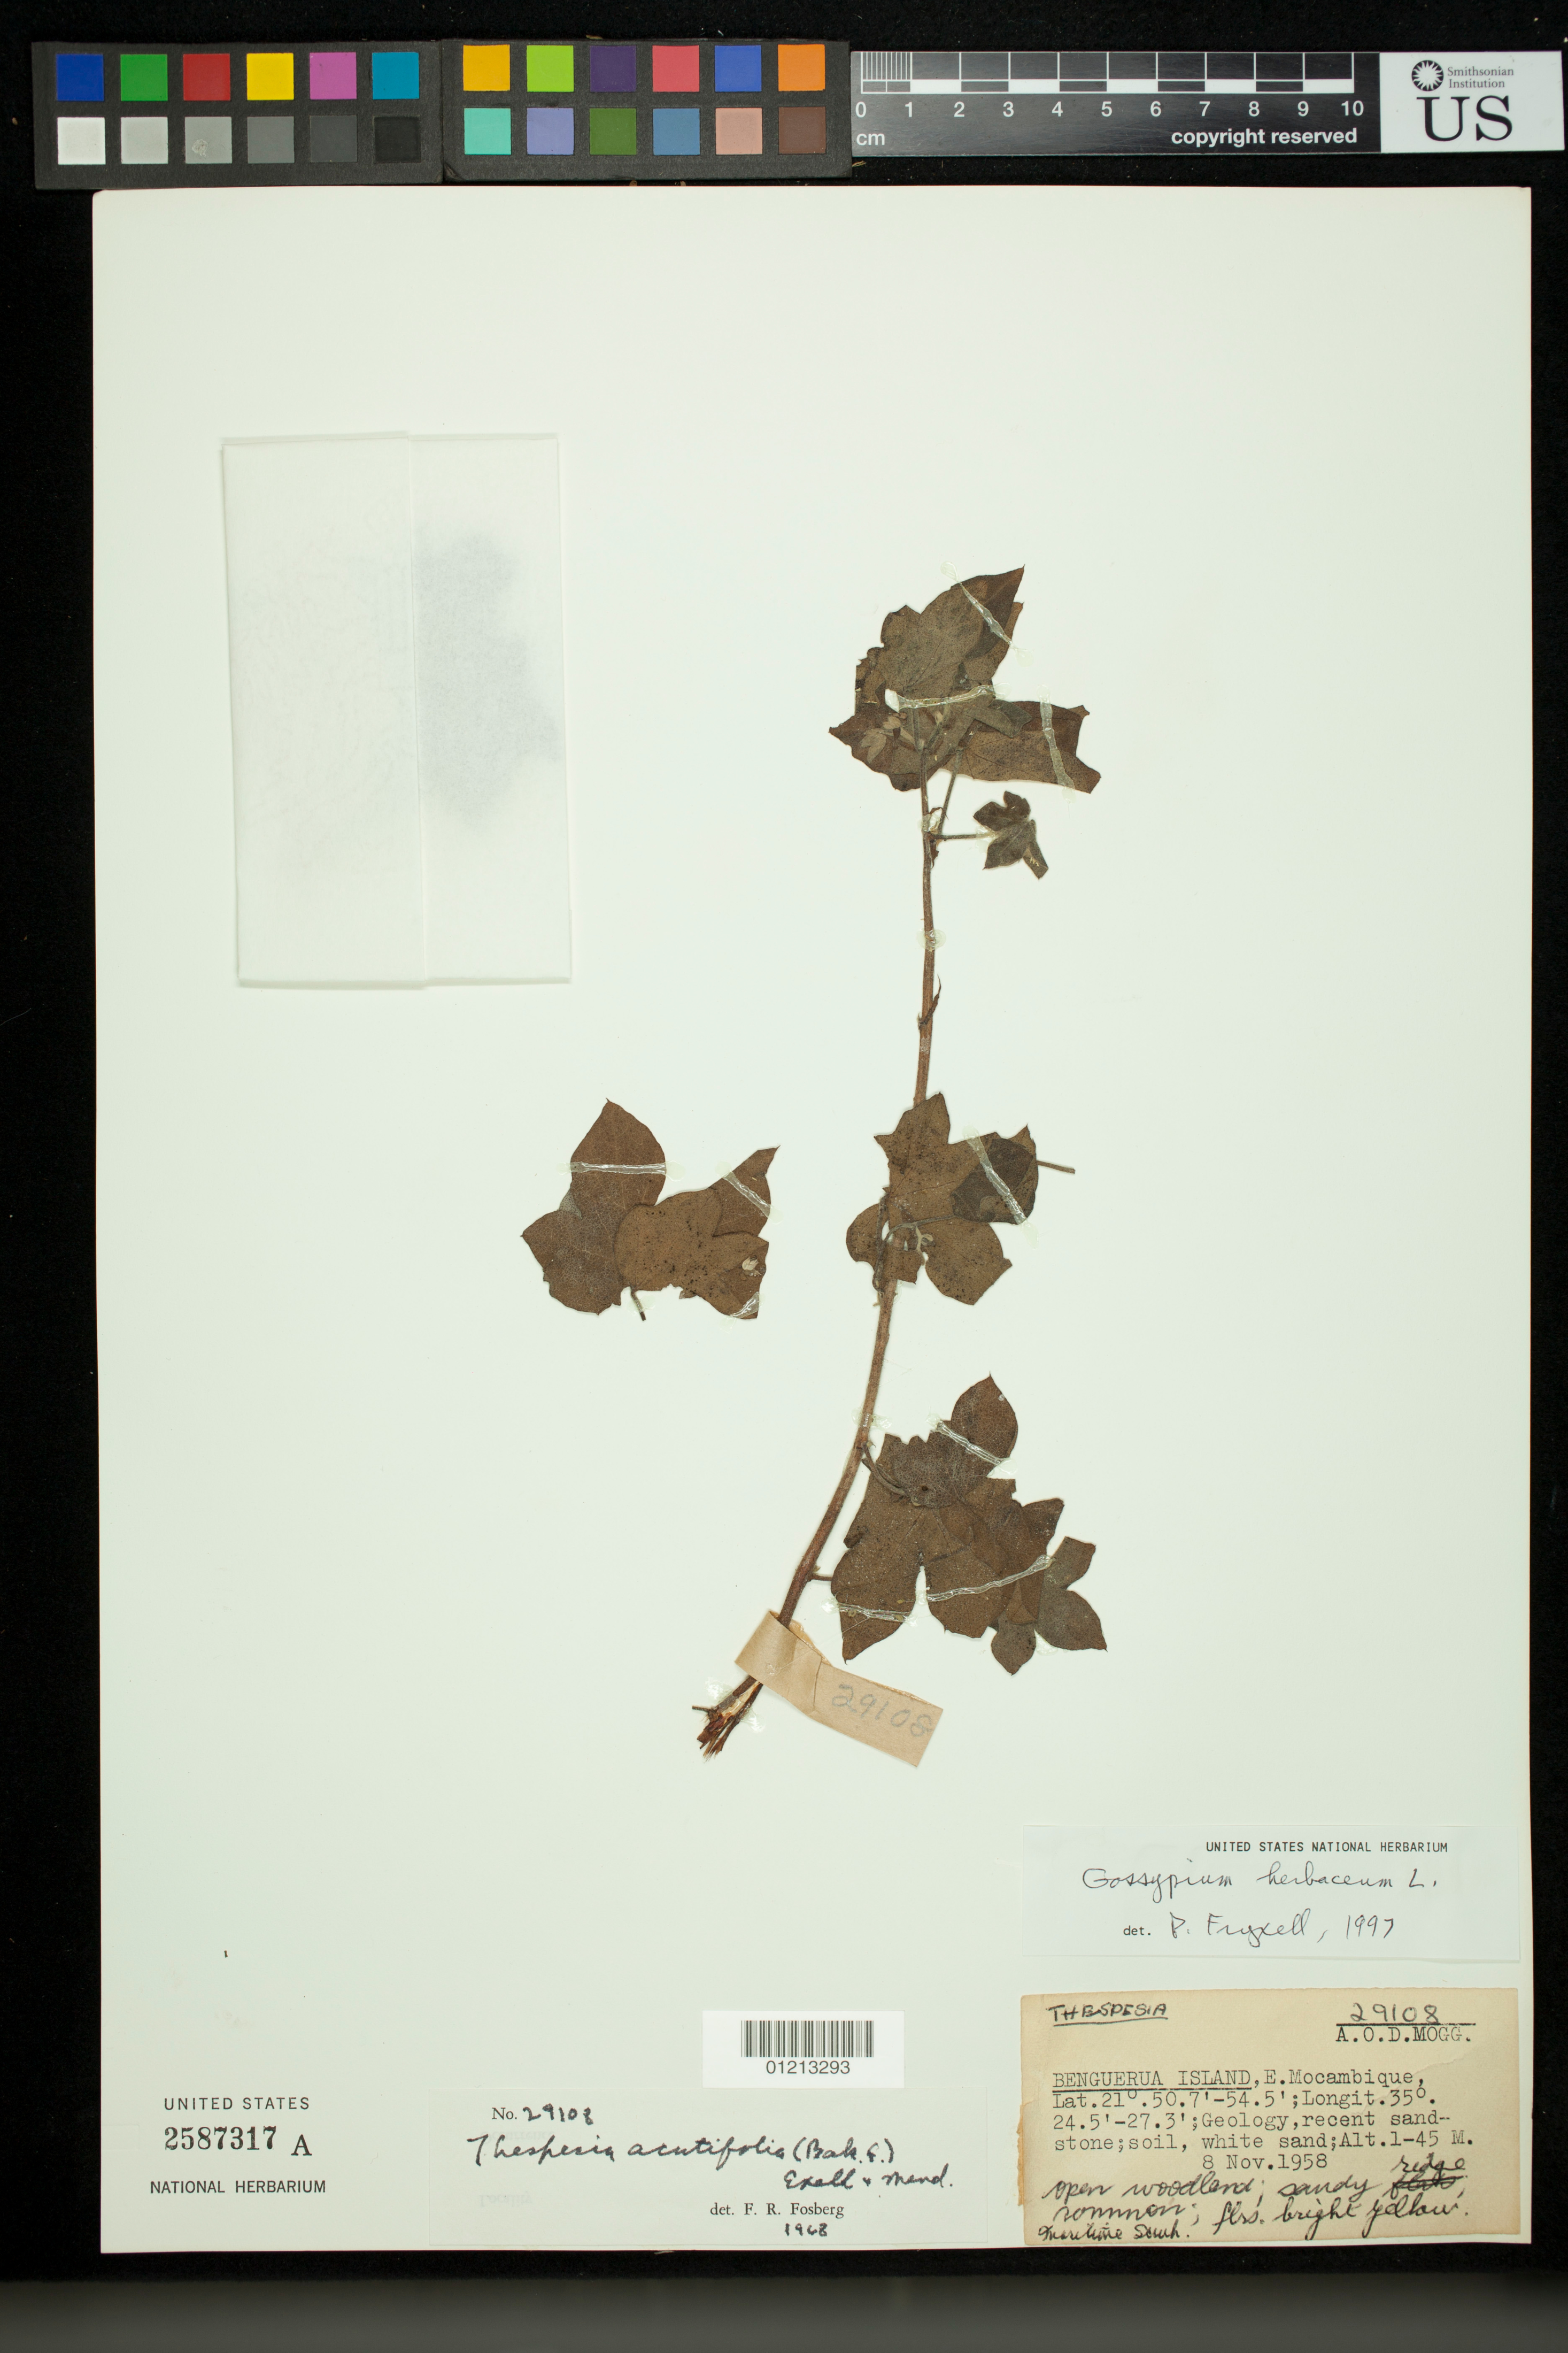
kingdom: Plantae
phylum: Tracheophyta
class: Magnoliopsida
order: Malvales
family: Malvaceae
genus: Gossypium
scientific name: Gossypium herbaceum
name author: L.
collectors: A. O. Mogg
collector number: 29108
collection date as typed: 11 Aug 1958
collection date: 1958-08-11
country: Mozambique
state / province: Inhambane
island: Benguerua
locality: Benguerua Island, E. Mocambique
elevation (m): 1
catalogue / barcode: US 2587317A